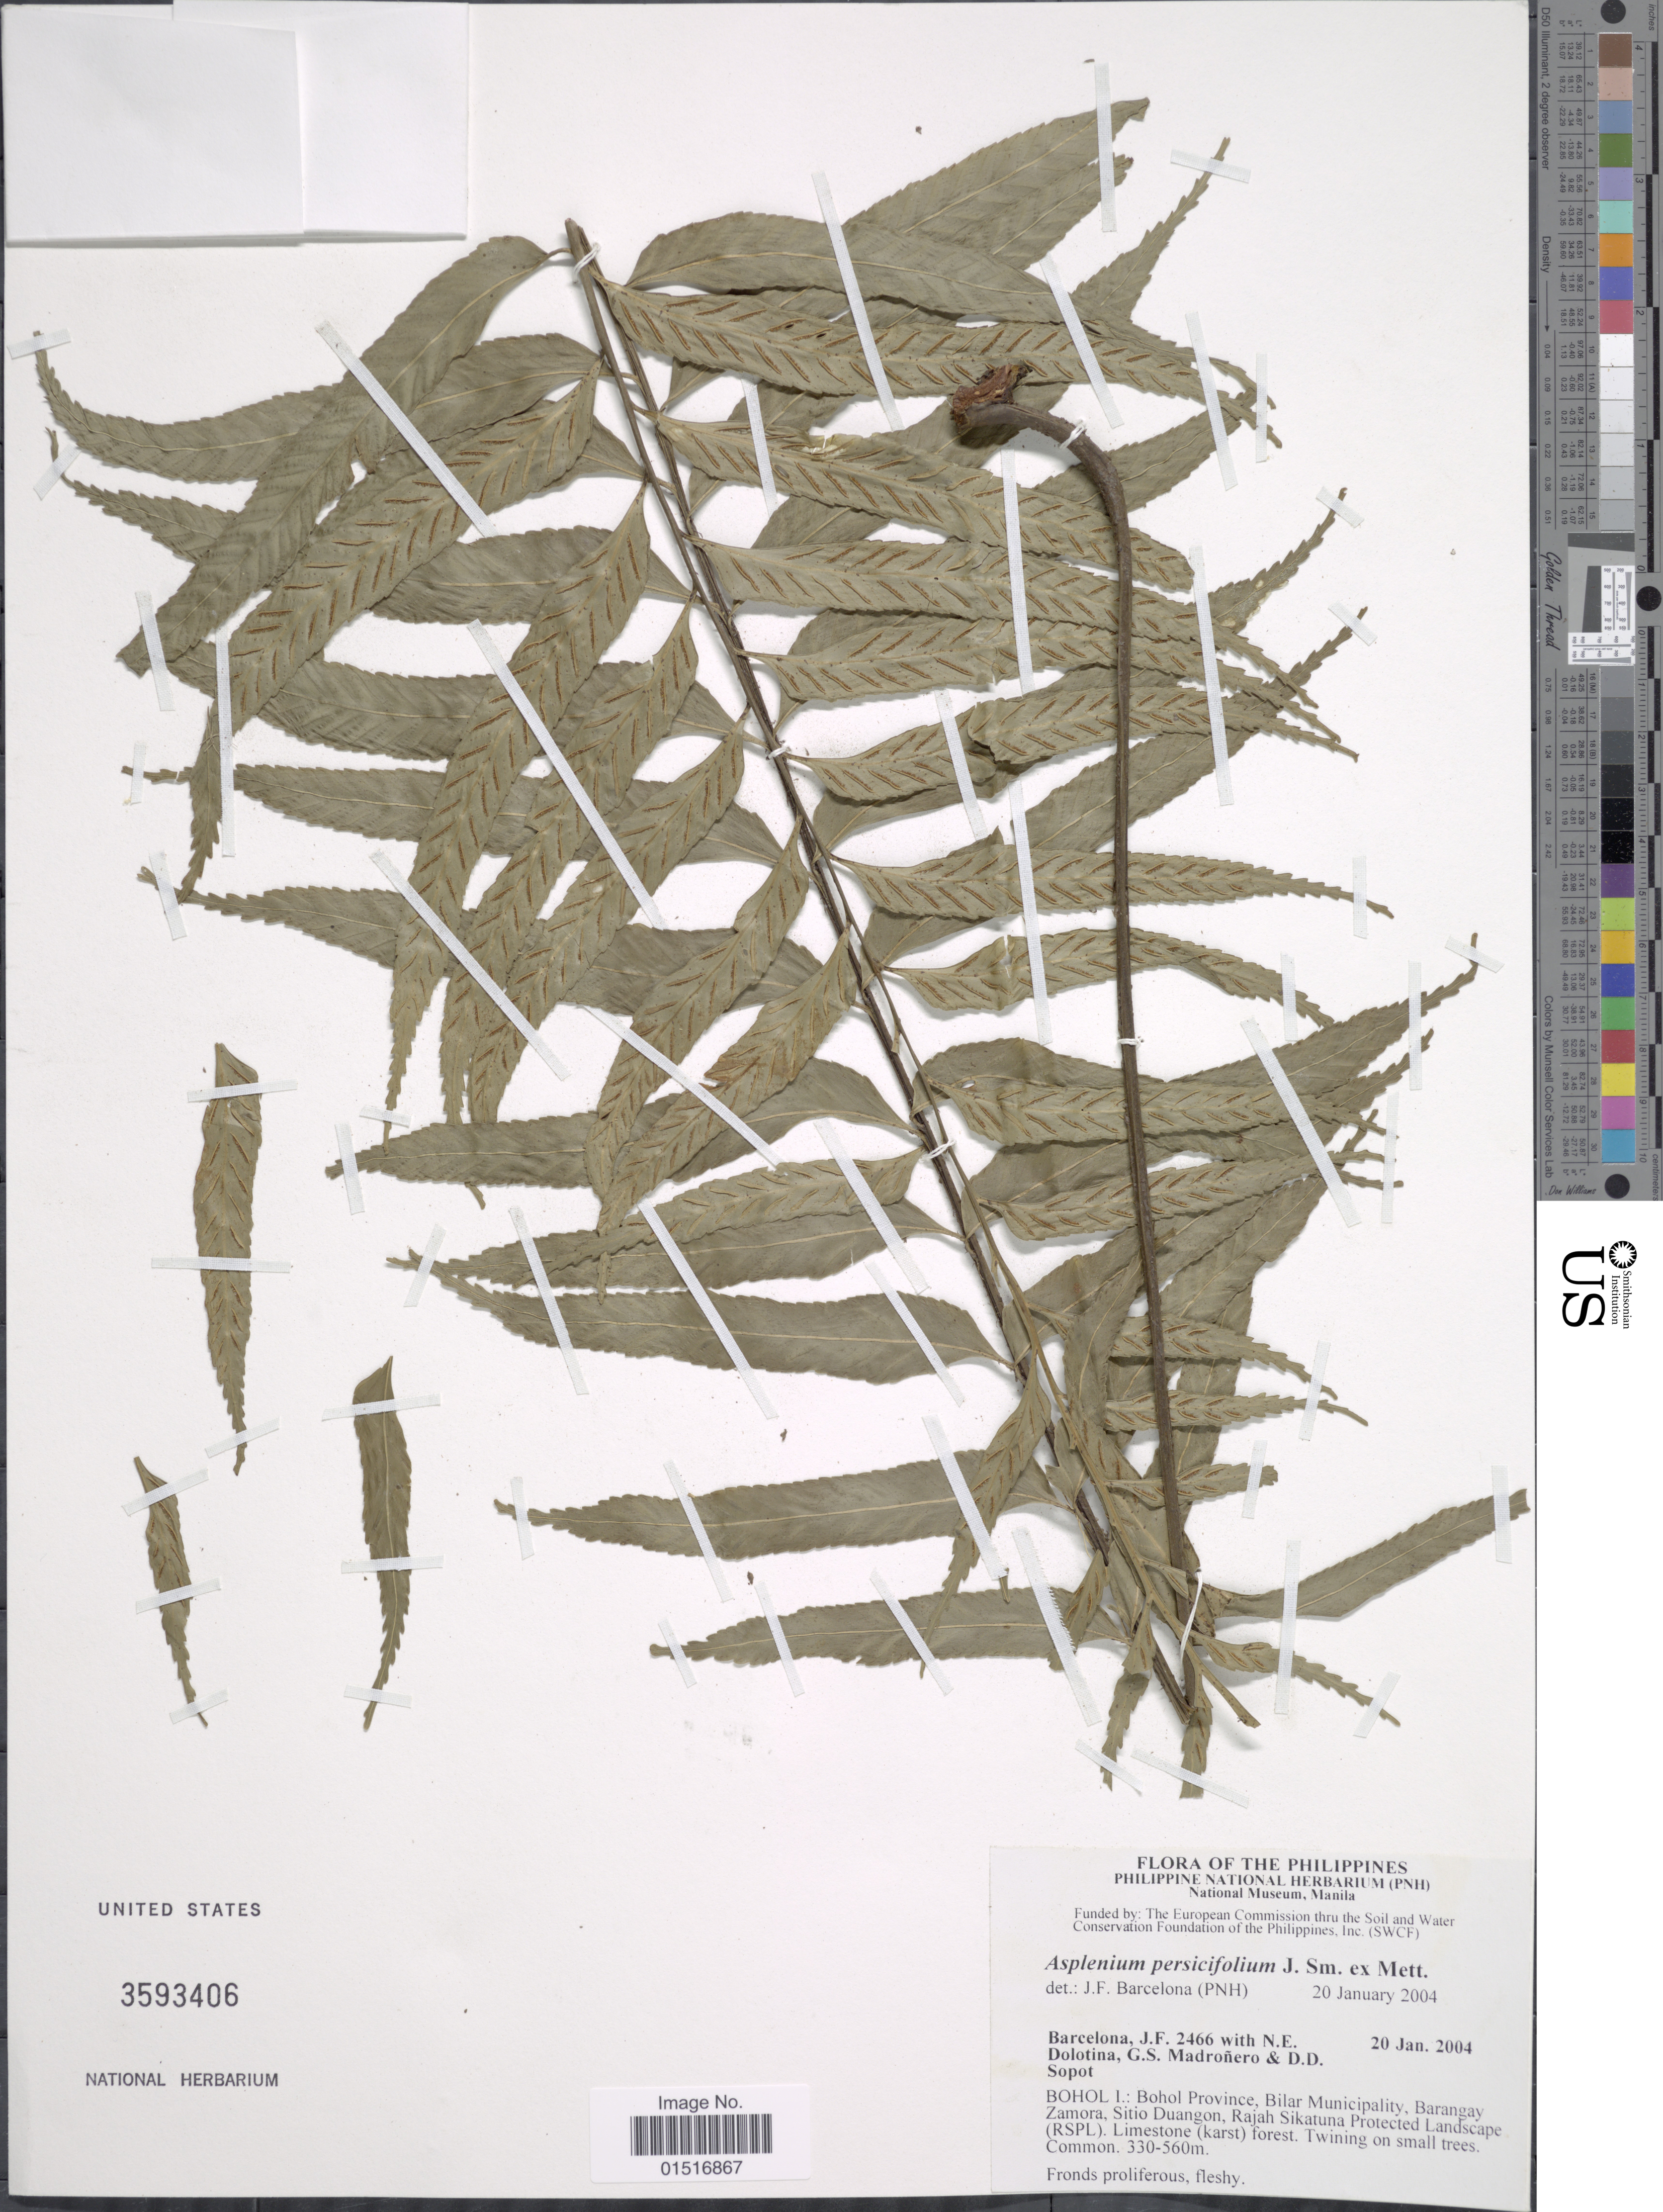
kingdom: Plantae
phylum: Tracheophyta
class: Polypodiopsida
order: Polypodiales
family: Aspleniaceae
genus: Asplenium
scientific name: Asplenium persicifolium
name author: J. Sm. ex Mett.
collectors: J. F. Barcelona, N. Dolotina, G. Madroñero & D. Sopot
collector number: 2466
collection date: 2004-01-20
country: Philippines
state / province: Central Visayas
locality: Bohol I.: Bohol province, Bilar Municipality, Barangay Zamora, Sitio Duangon, Rajah Sikatuna Protceted Landscape (RSPL). Limestone (karst) forest. Twinning on small trees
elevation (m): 330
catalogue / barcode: US 3593406